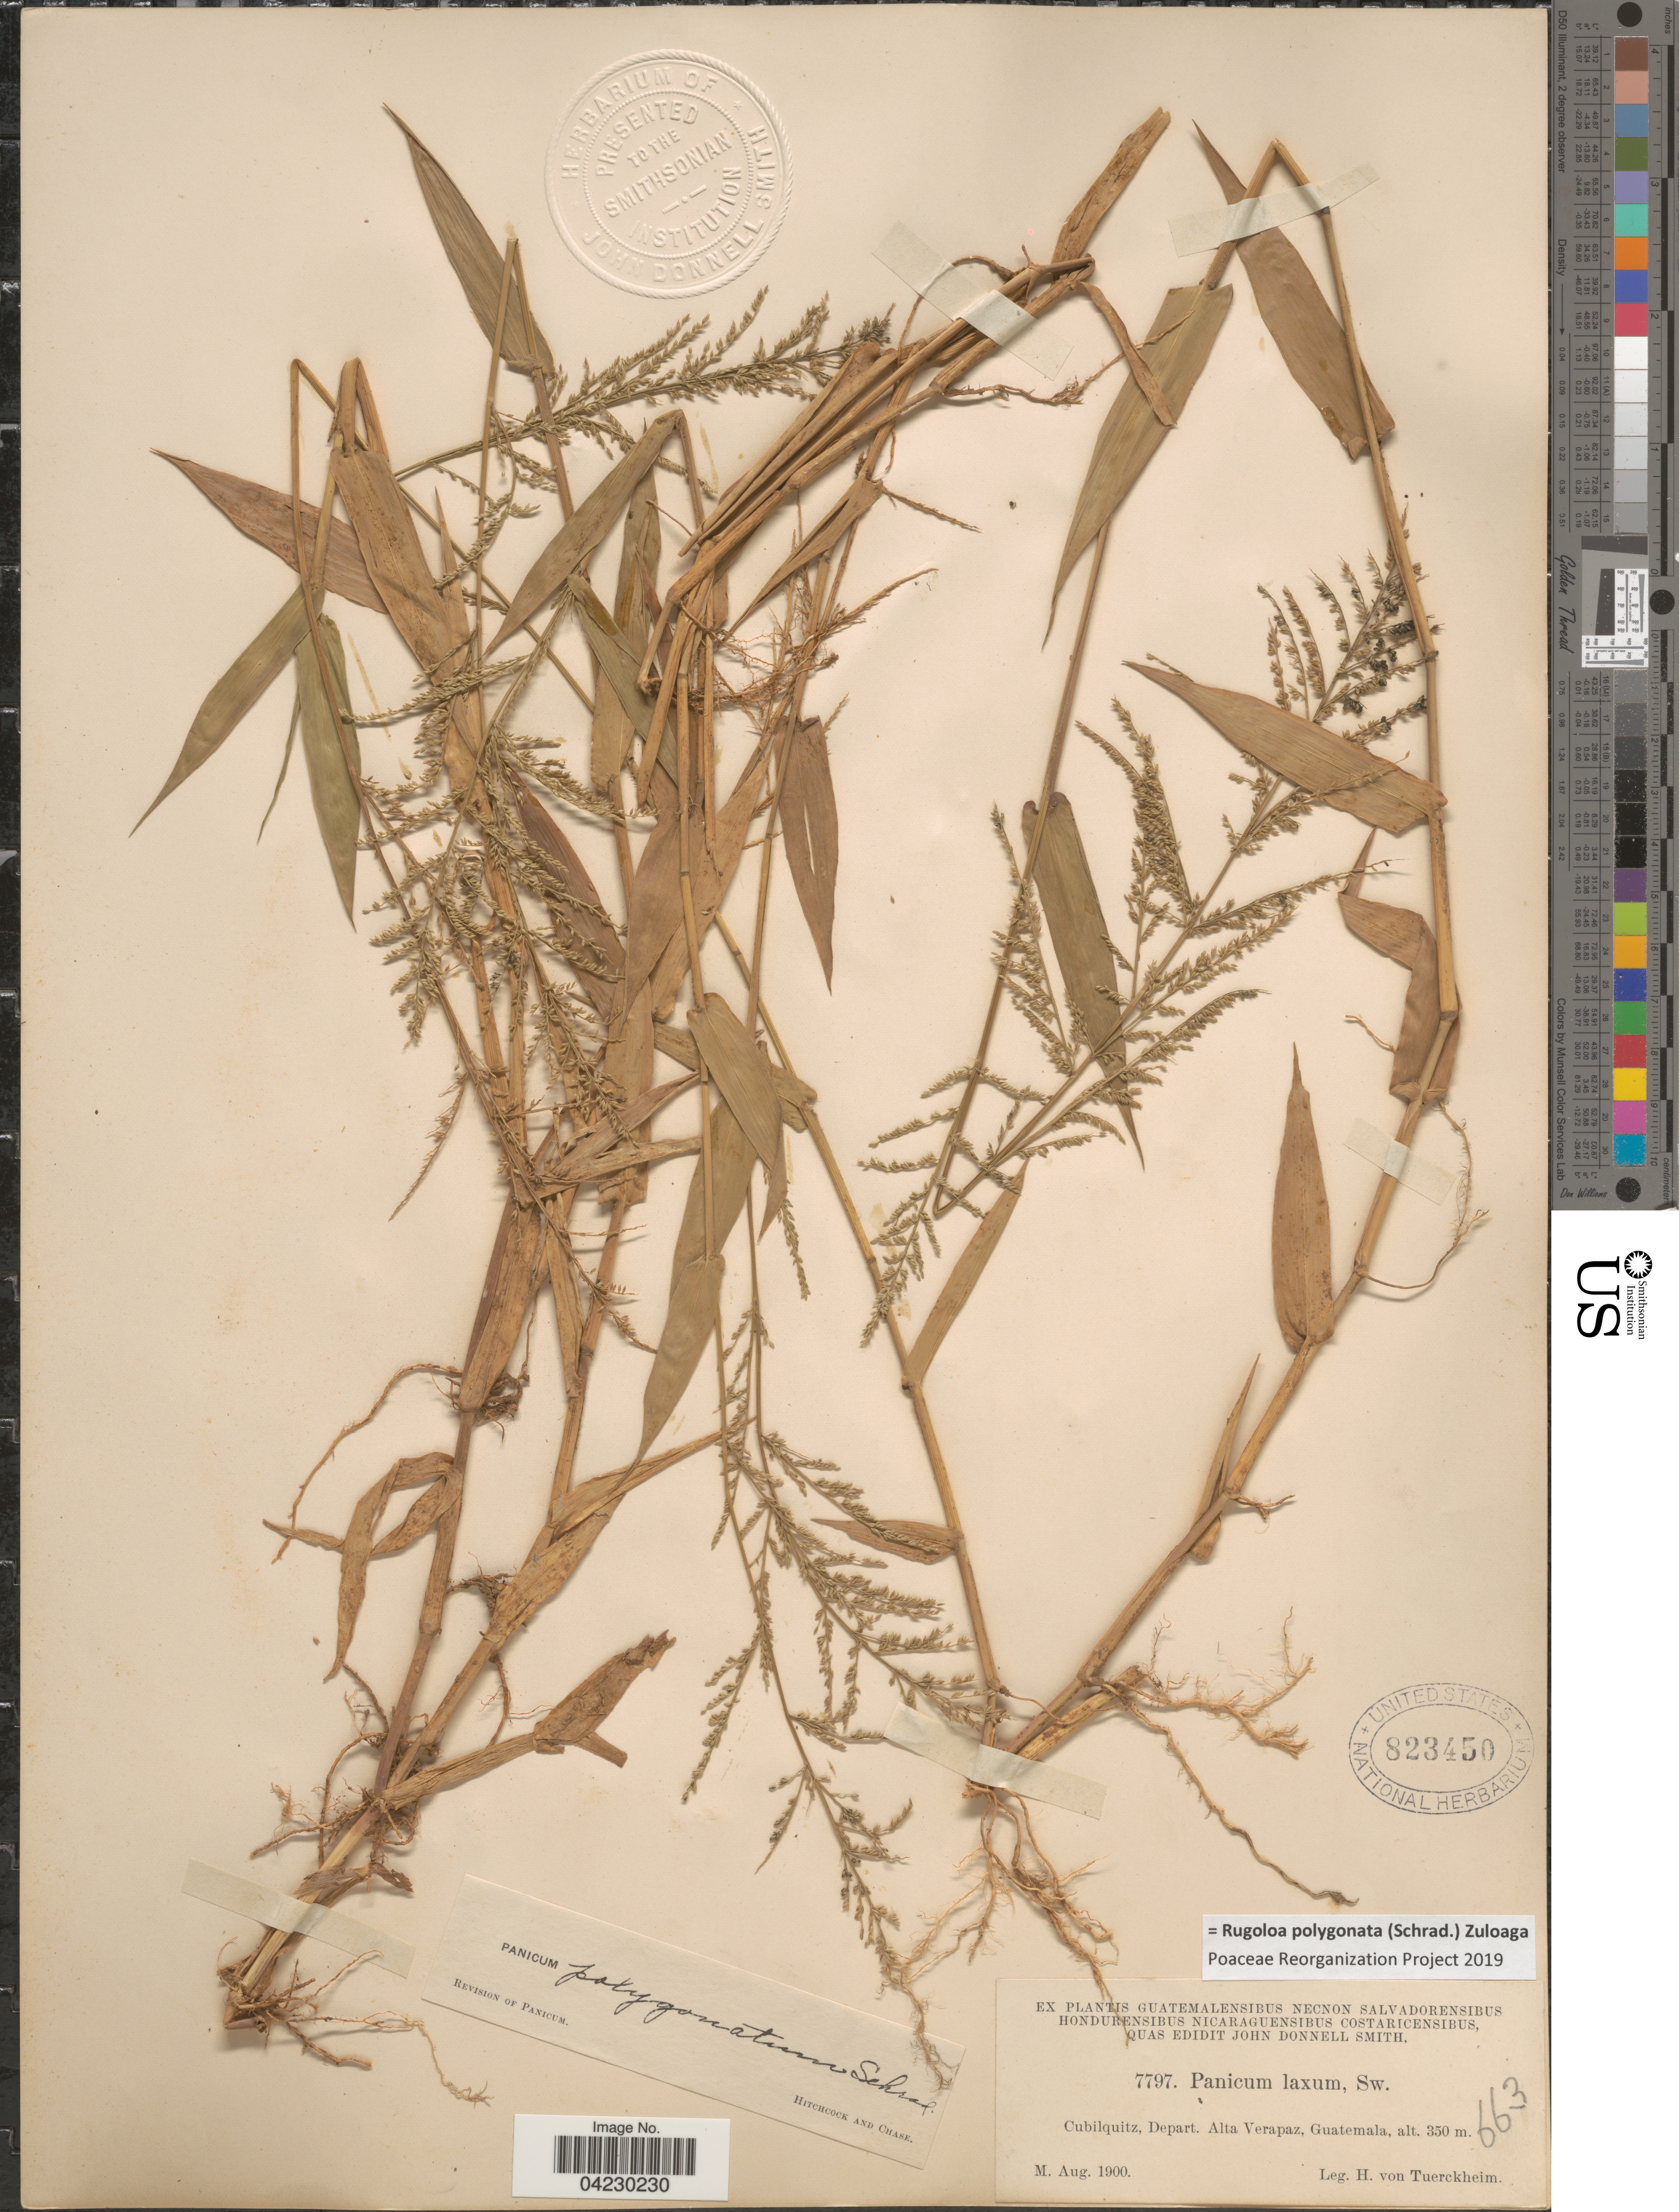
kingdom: Plantae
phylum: Tracheophyta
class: Liliopsida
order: Poales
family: Poaceae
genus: Rugoloa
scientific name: Rugoloa polygonata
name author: (Schrad.) Zuloaga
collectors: H. von Türckheim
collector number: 7797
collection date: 1900-08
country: Guatemala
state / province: Alta Verapaz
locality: Cubilquitz, Depart. Alta Verapaz.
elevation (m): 350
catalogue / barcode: US 823450